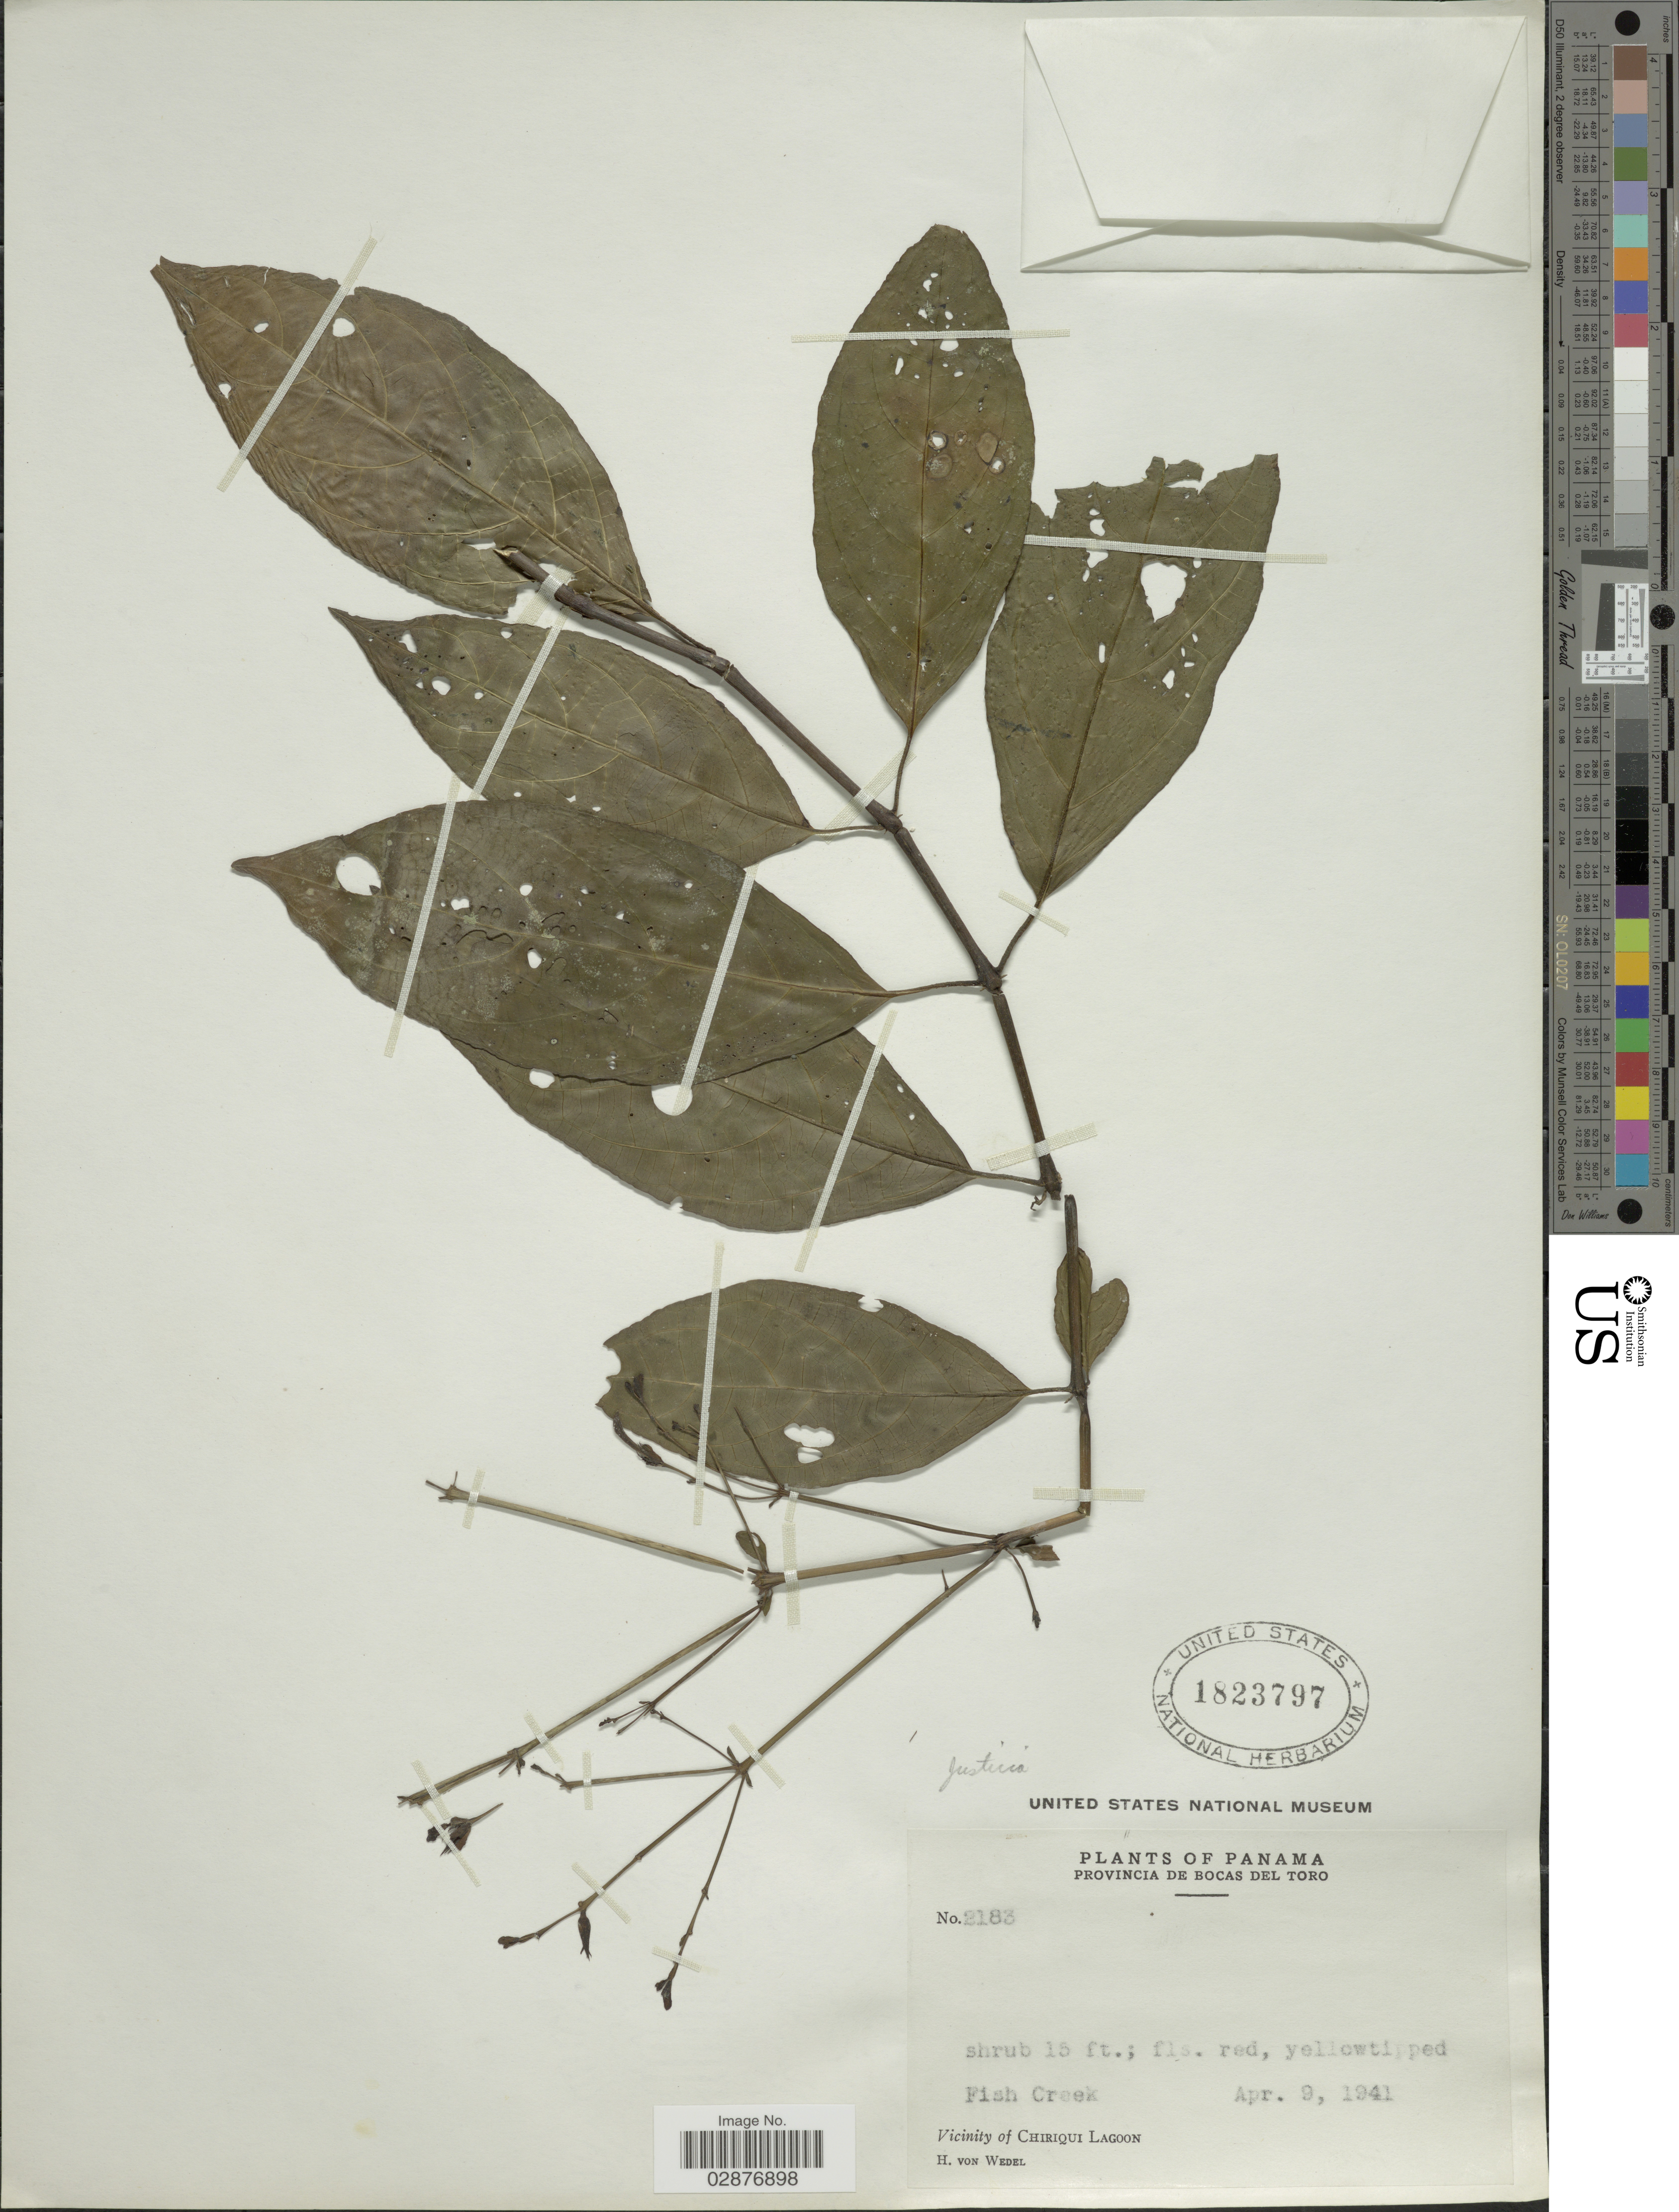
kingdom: Plantae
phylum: Tracheophyta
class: Magnoliopsida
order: Lamiales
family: Acanthaceae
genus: Justicia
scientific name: Justicia secunda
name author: Vahl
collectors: H. von Wedel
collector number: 2183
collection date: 1941-04-09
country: Panama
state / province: Bocas del Toro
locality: Fish Creek, Vicinity of Chiriqui Lagoon.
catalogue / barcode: US 1823797